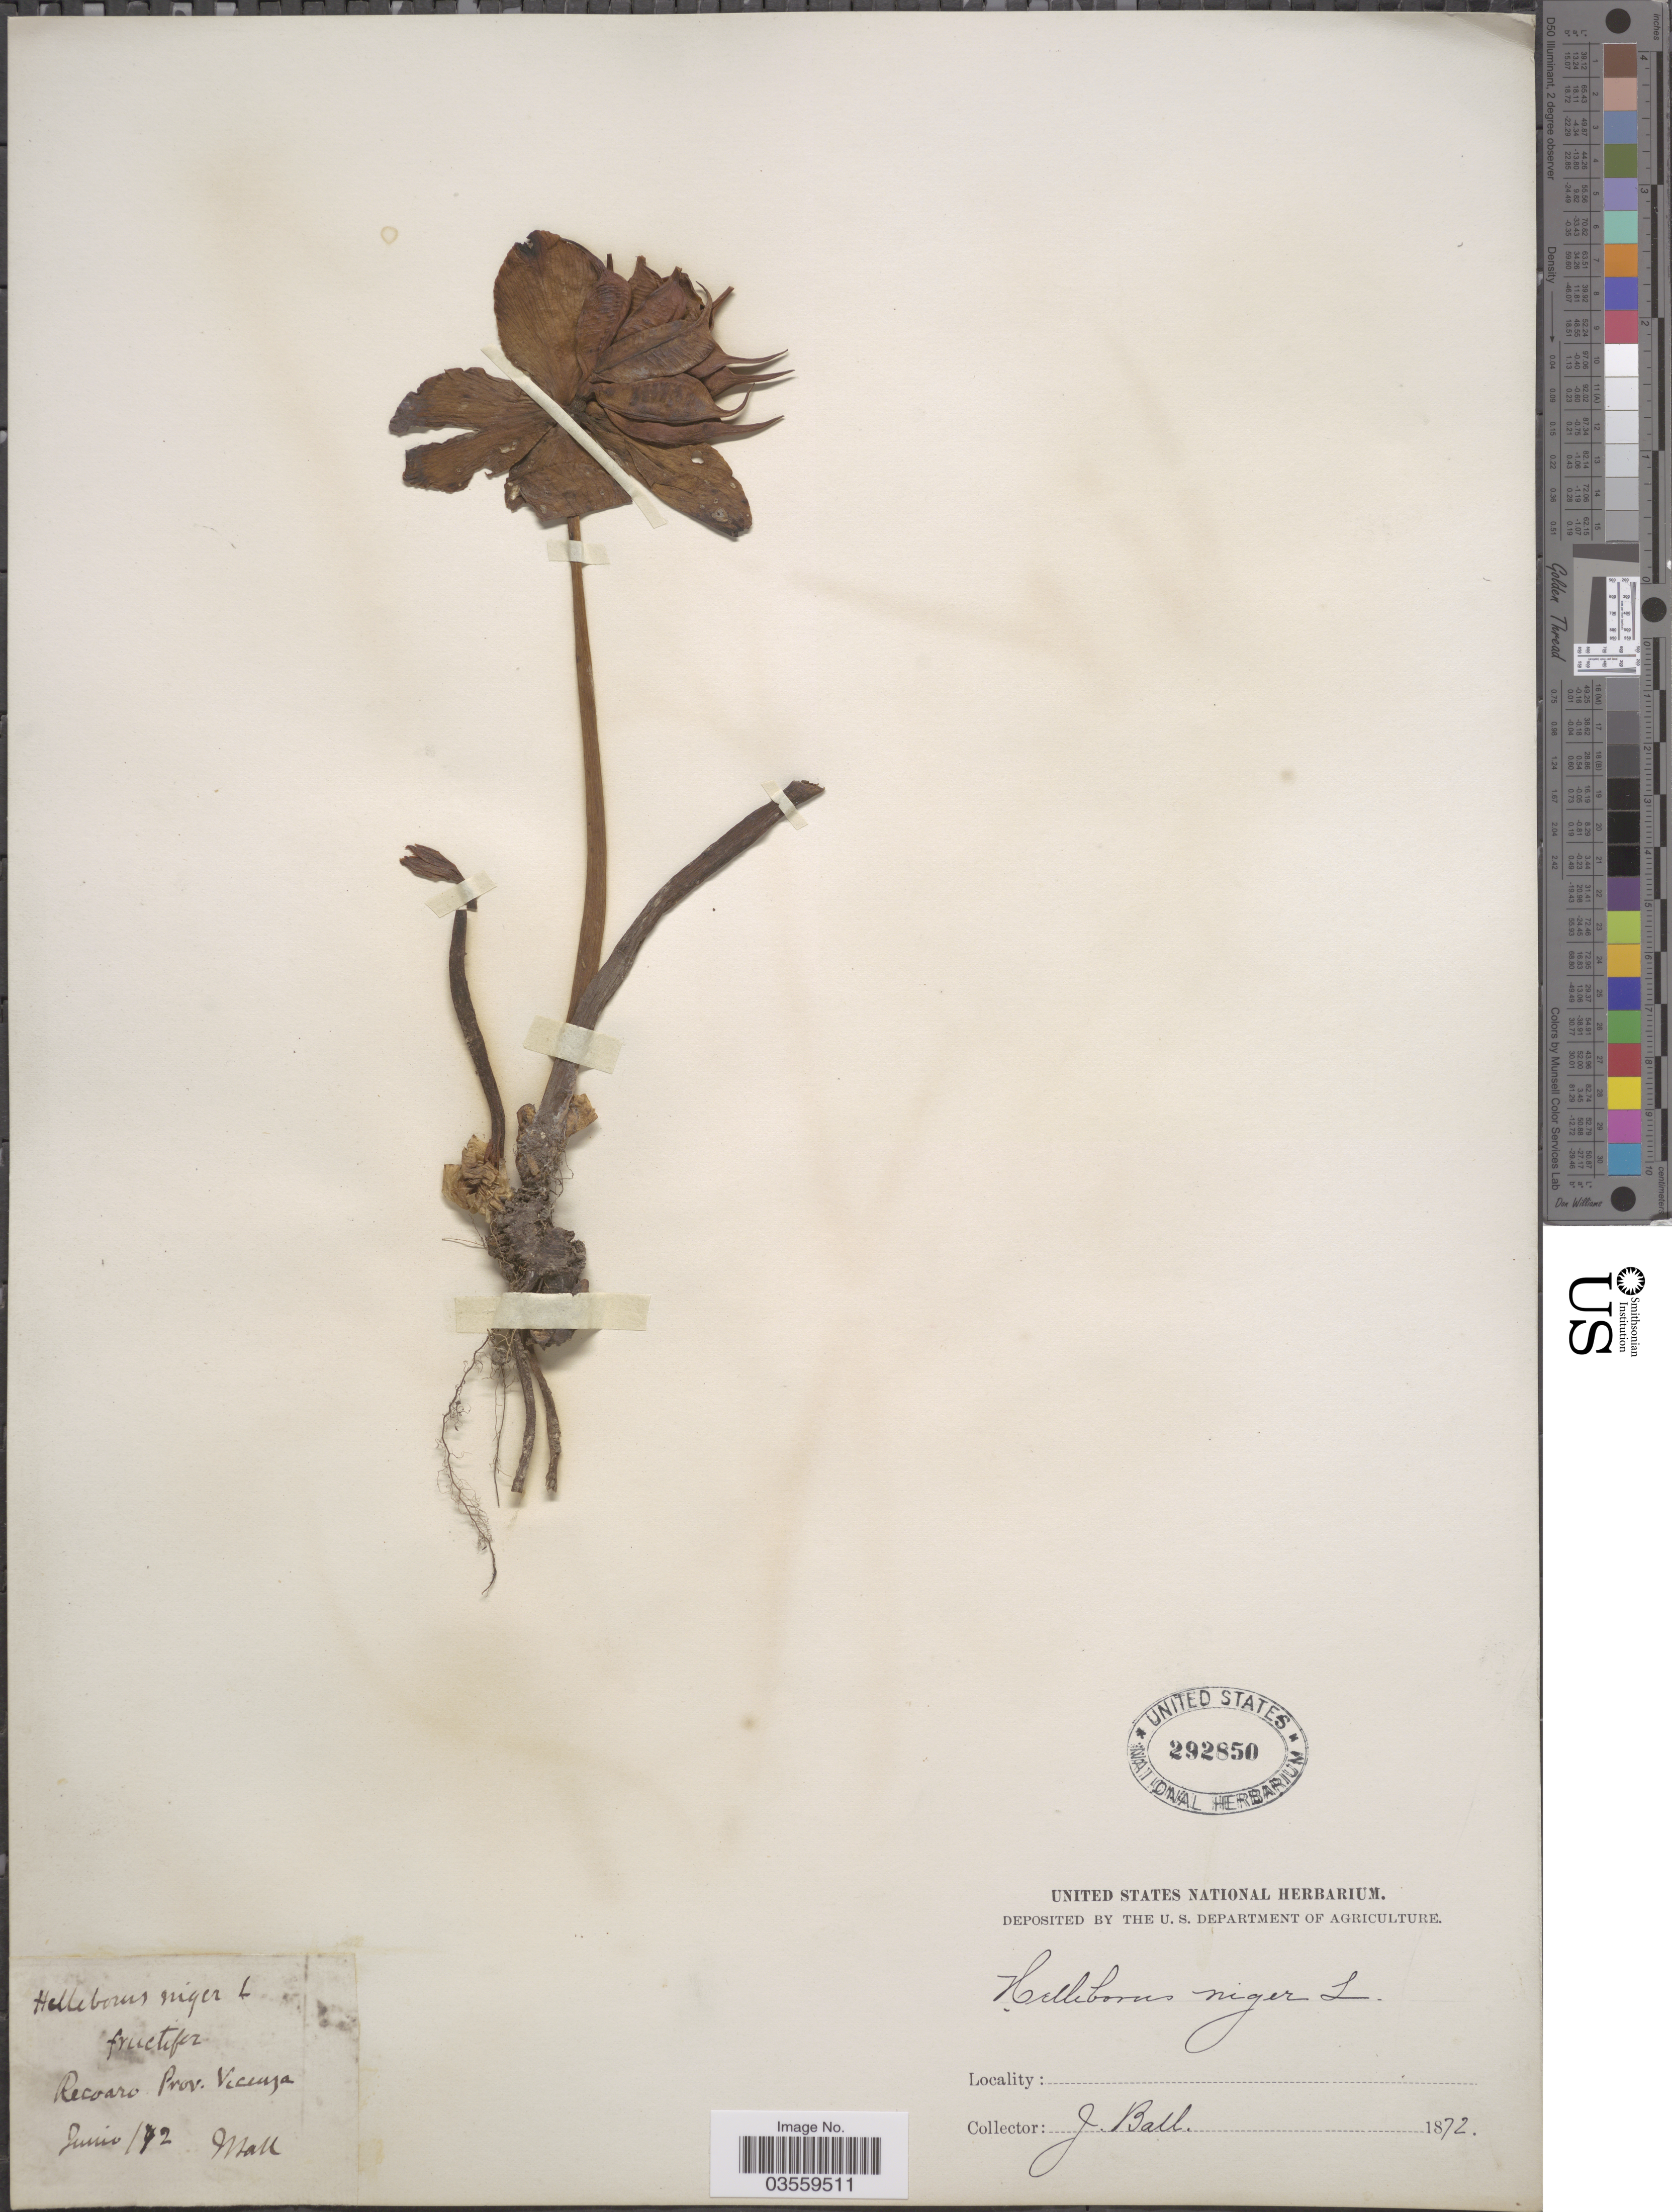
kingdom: Plantae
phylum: Tracheophyta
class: Magnoliopsida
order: Ranunculales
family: Ranunculaceae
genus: Helleborus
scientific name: Helleborus niger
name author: L.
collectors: J. Ball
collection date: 1872-06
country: Italy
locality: Recoaro Prov. Vicenza.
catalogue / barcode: US 292850